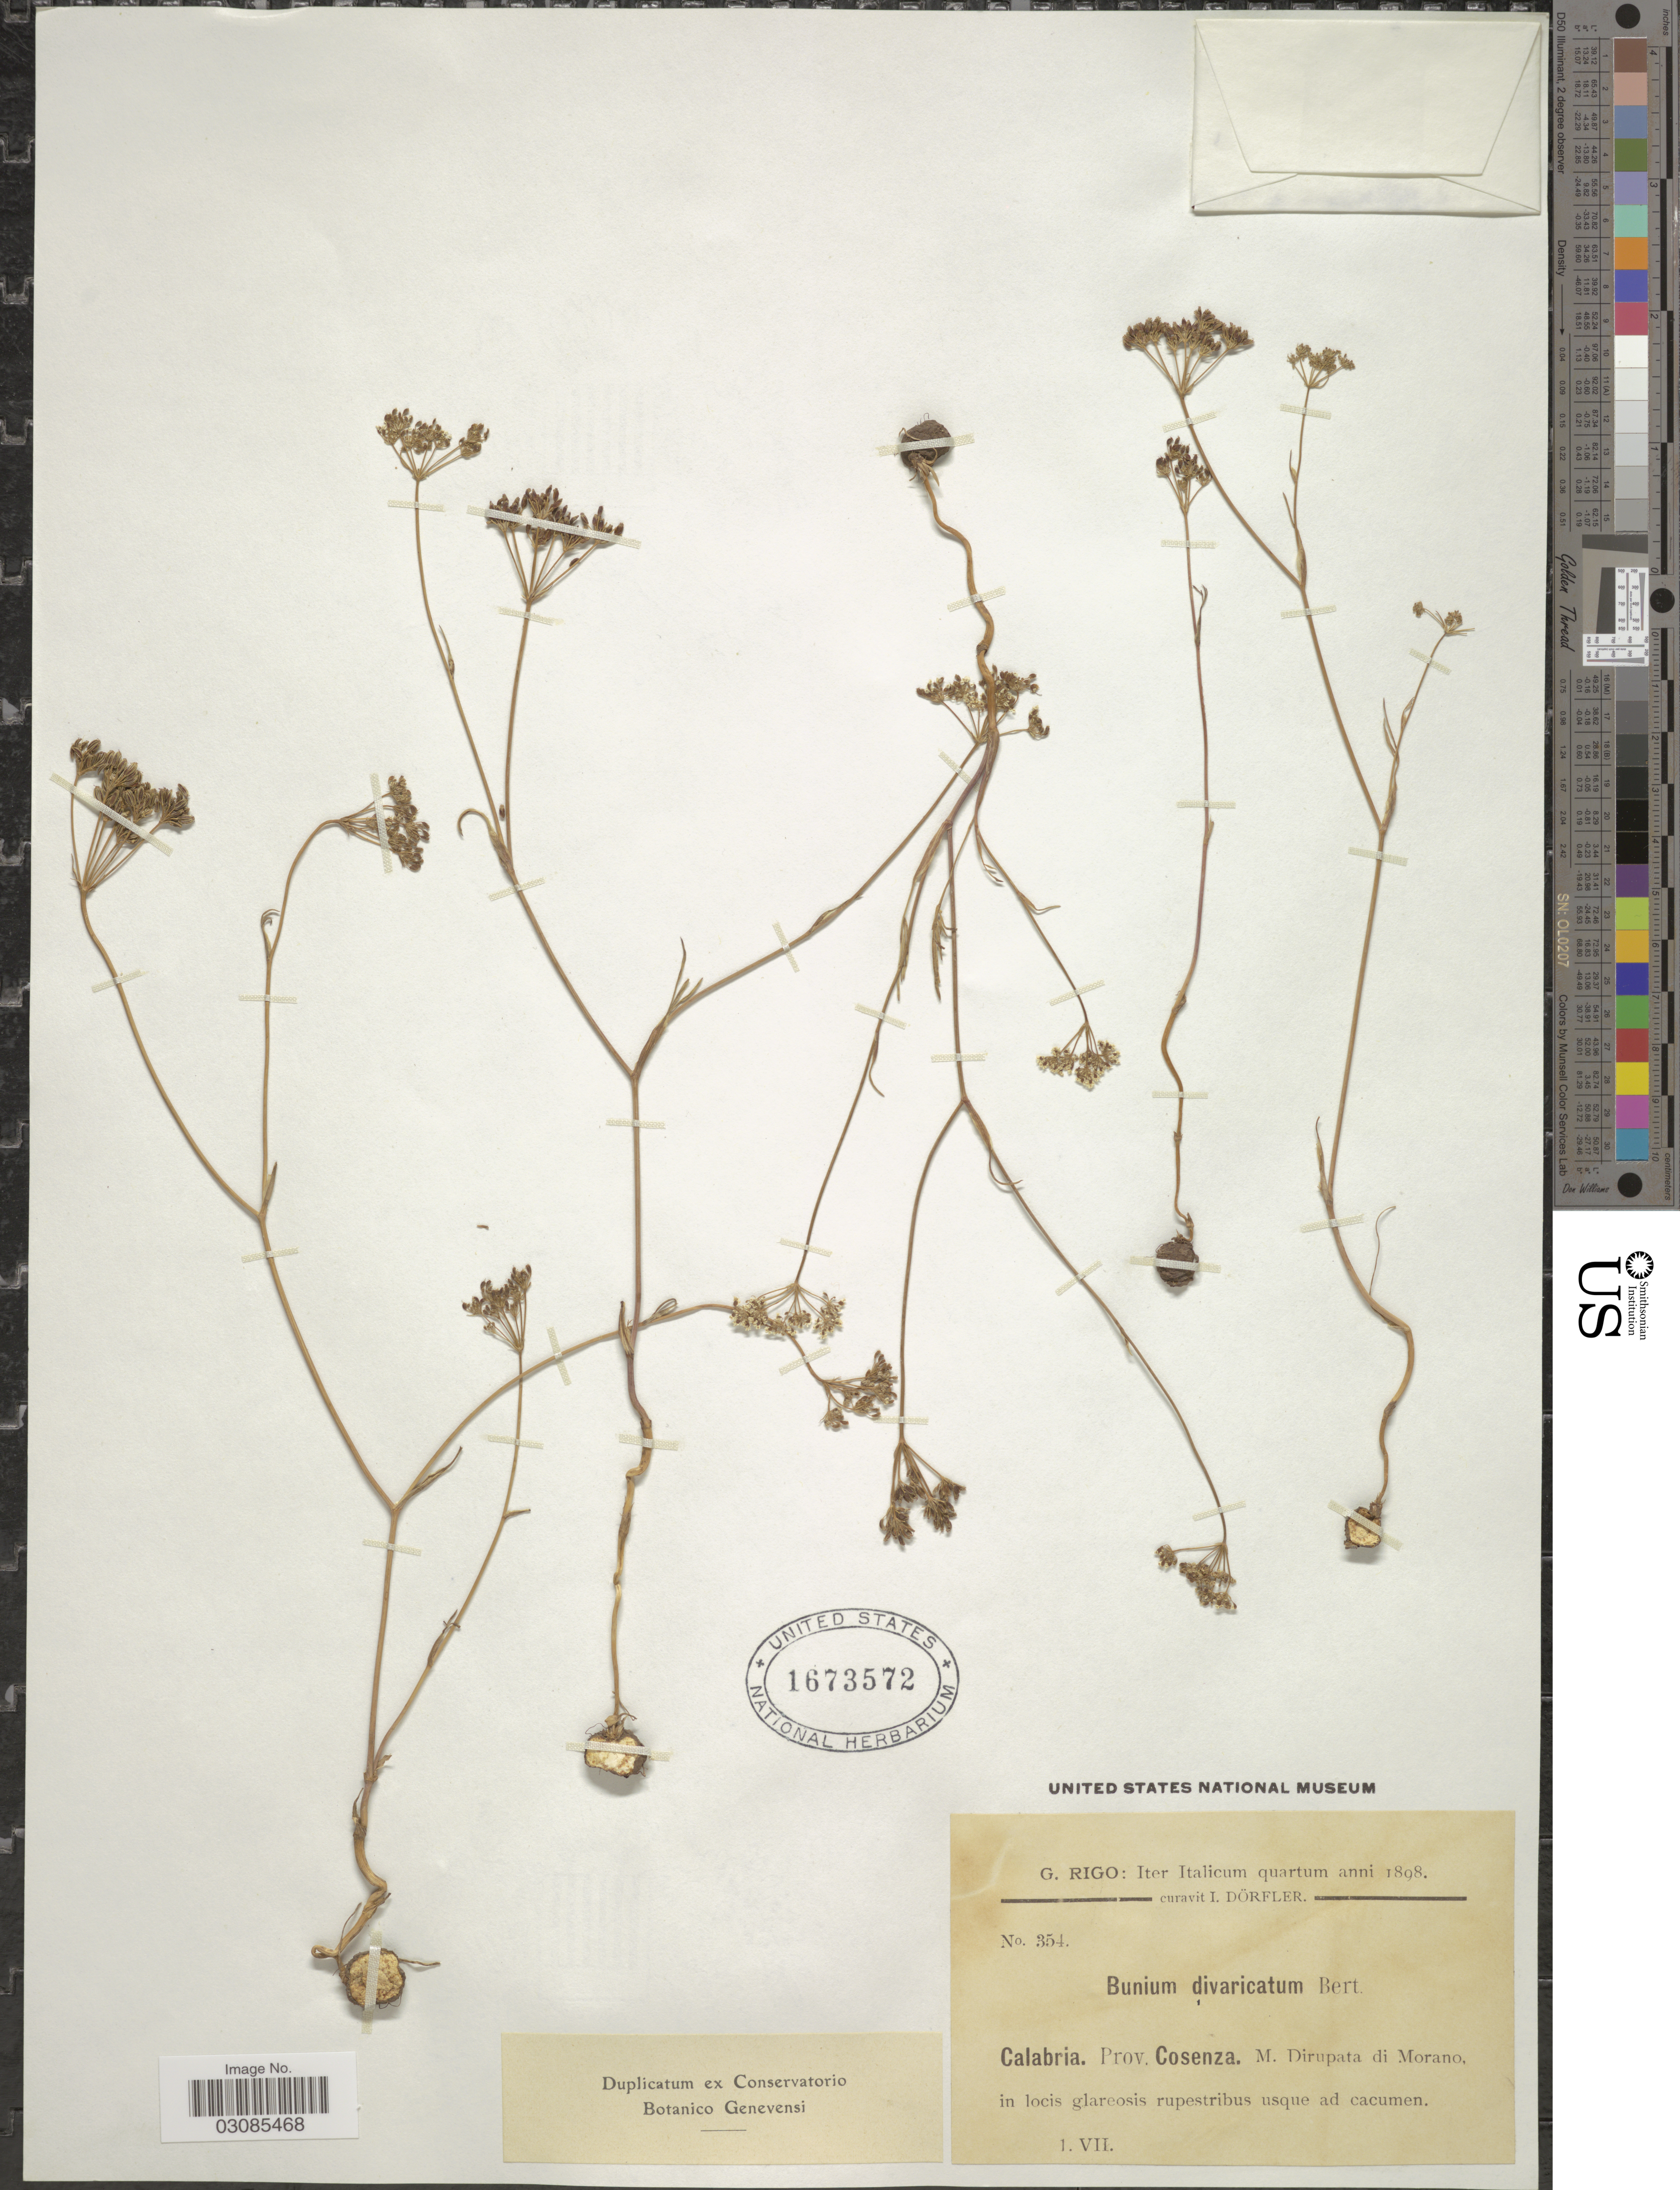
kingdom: Plantae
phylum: Tracheophyta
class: Magnoliopsida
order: Apiales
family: Apiaceae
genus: Bunium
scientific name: Bunium divaricatum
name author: Bertol.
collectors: G. Rigo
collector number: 354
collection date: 1898-07-01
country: Italy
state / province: Calabria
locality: Prov. Cosenza. M. Dirupata di Morano.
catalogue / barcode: US 1673572